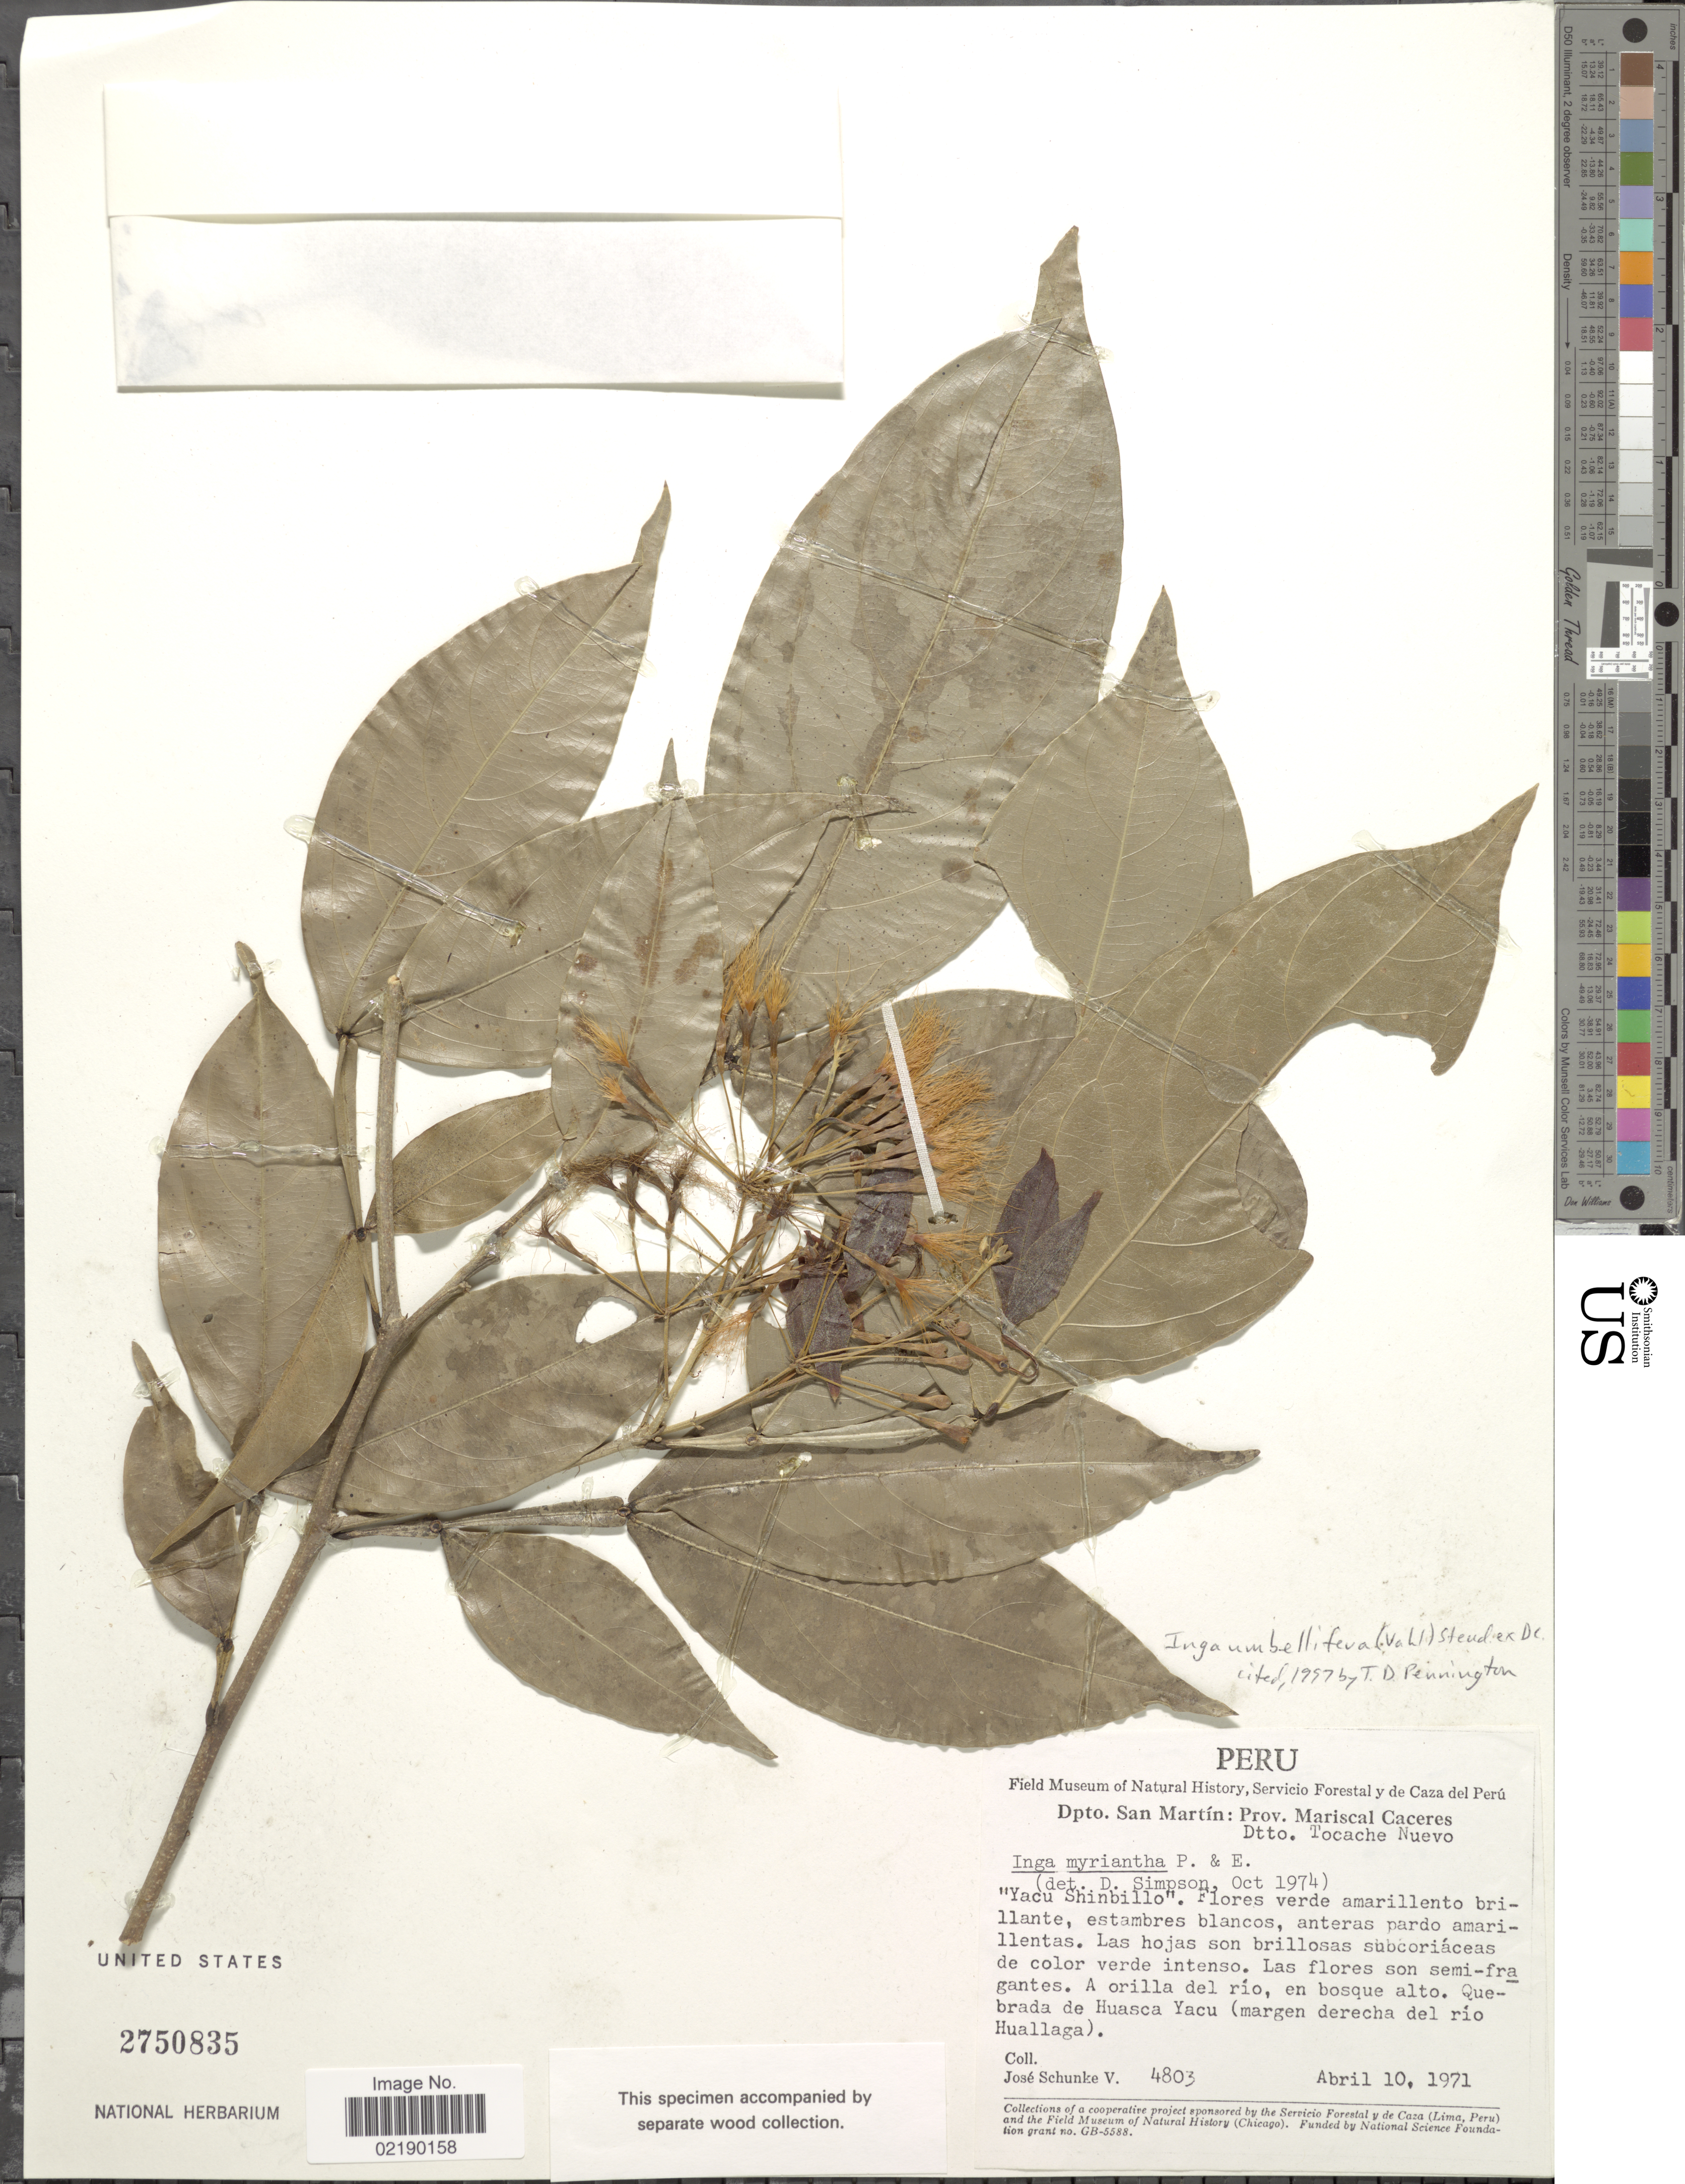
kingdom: Plantae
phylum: Tracheophyta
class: Magnoliopsida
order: Fabales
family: Fabaceae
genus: Inga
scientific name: Inga umbellifera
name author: (Vahl) Steud. ex DC.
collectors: J. Schunke Vigo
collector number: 4803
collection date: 1971-04-10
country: Peru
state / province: San Martín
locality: Prov. Mariscal Cacaeres, Dtto. Tocache Nuevo, "Yacu Shinbillo" A orilla del rio, en bosque alto. Quebrada de Huasca Yacu (margen derecha del rio Huallaga)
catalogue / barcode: US 2750835